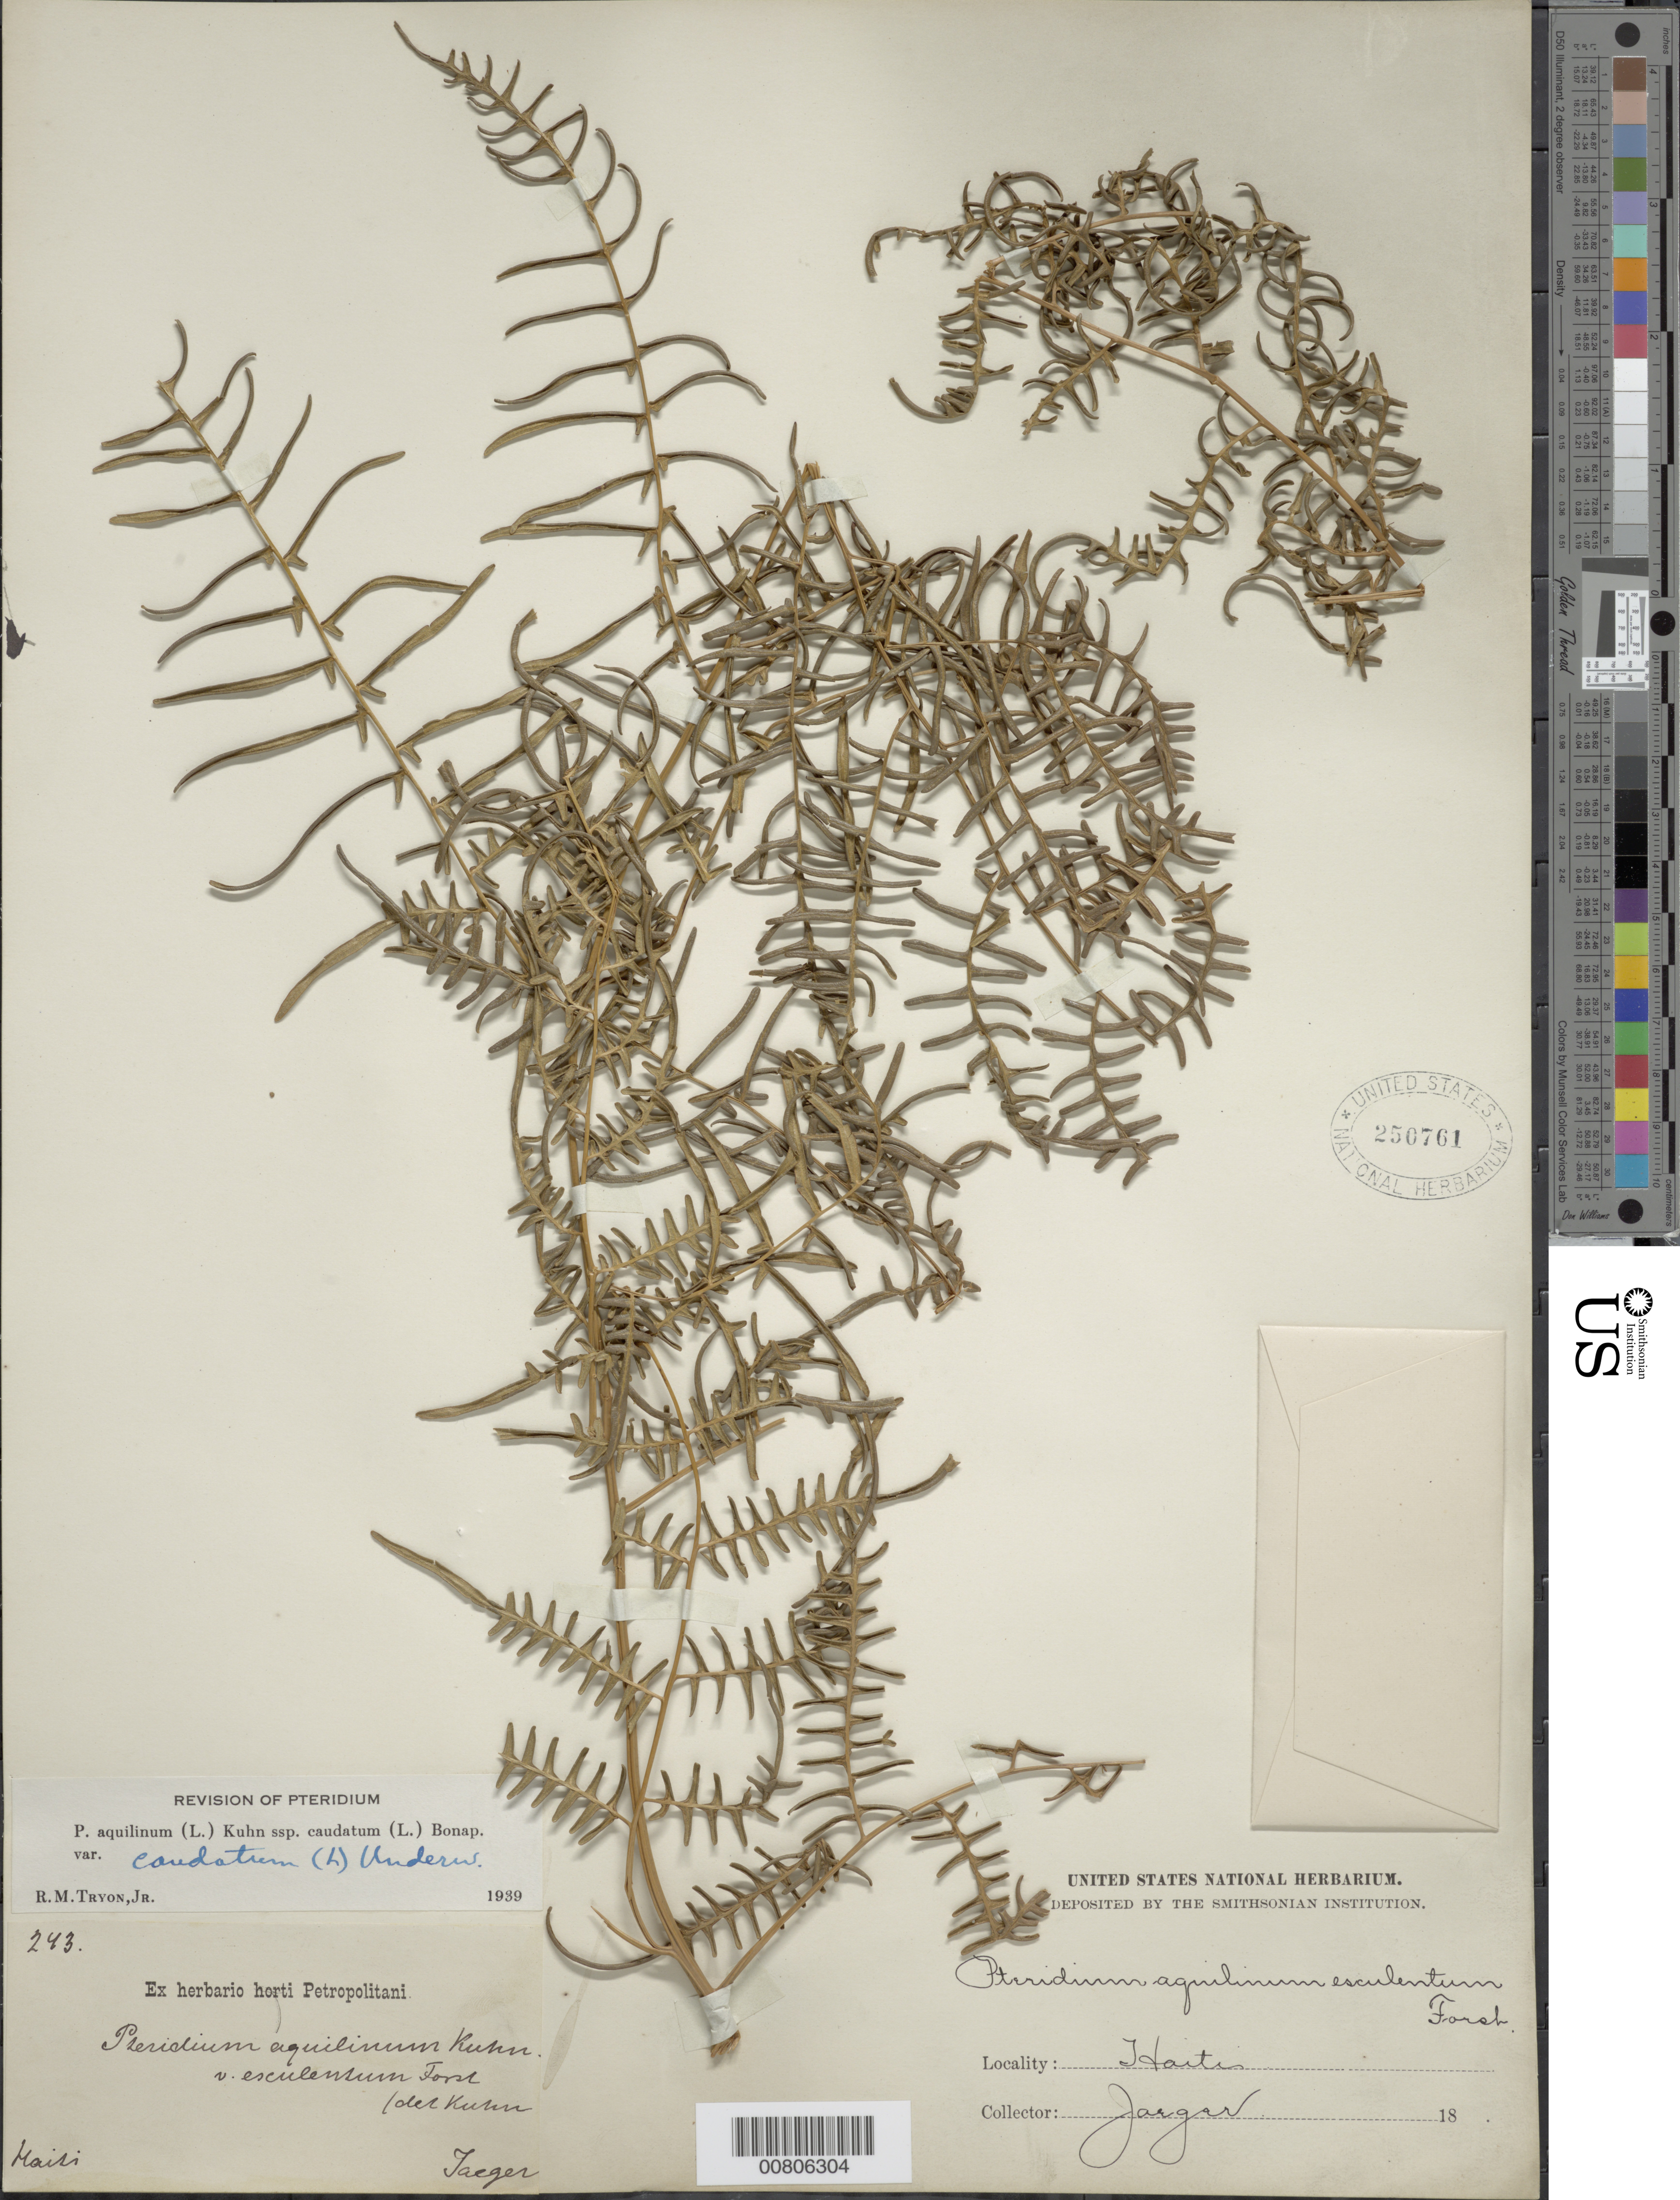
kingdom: Plantae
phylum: Tracheophyta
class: Polypodiopsida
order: Polypodiales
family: Dennstaedtiaceae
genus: Pteridium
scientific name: Pteridium caudatum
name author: (L.) Maxon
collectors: -. Jaeger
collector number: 243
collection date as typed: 18--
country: Haiti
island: Hispaniola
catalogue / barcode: US 250761